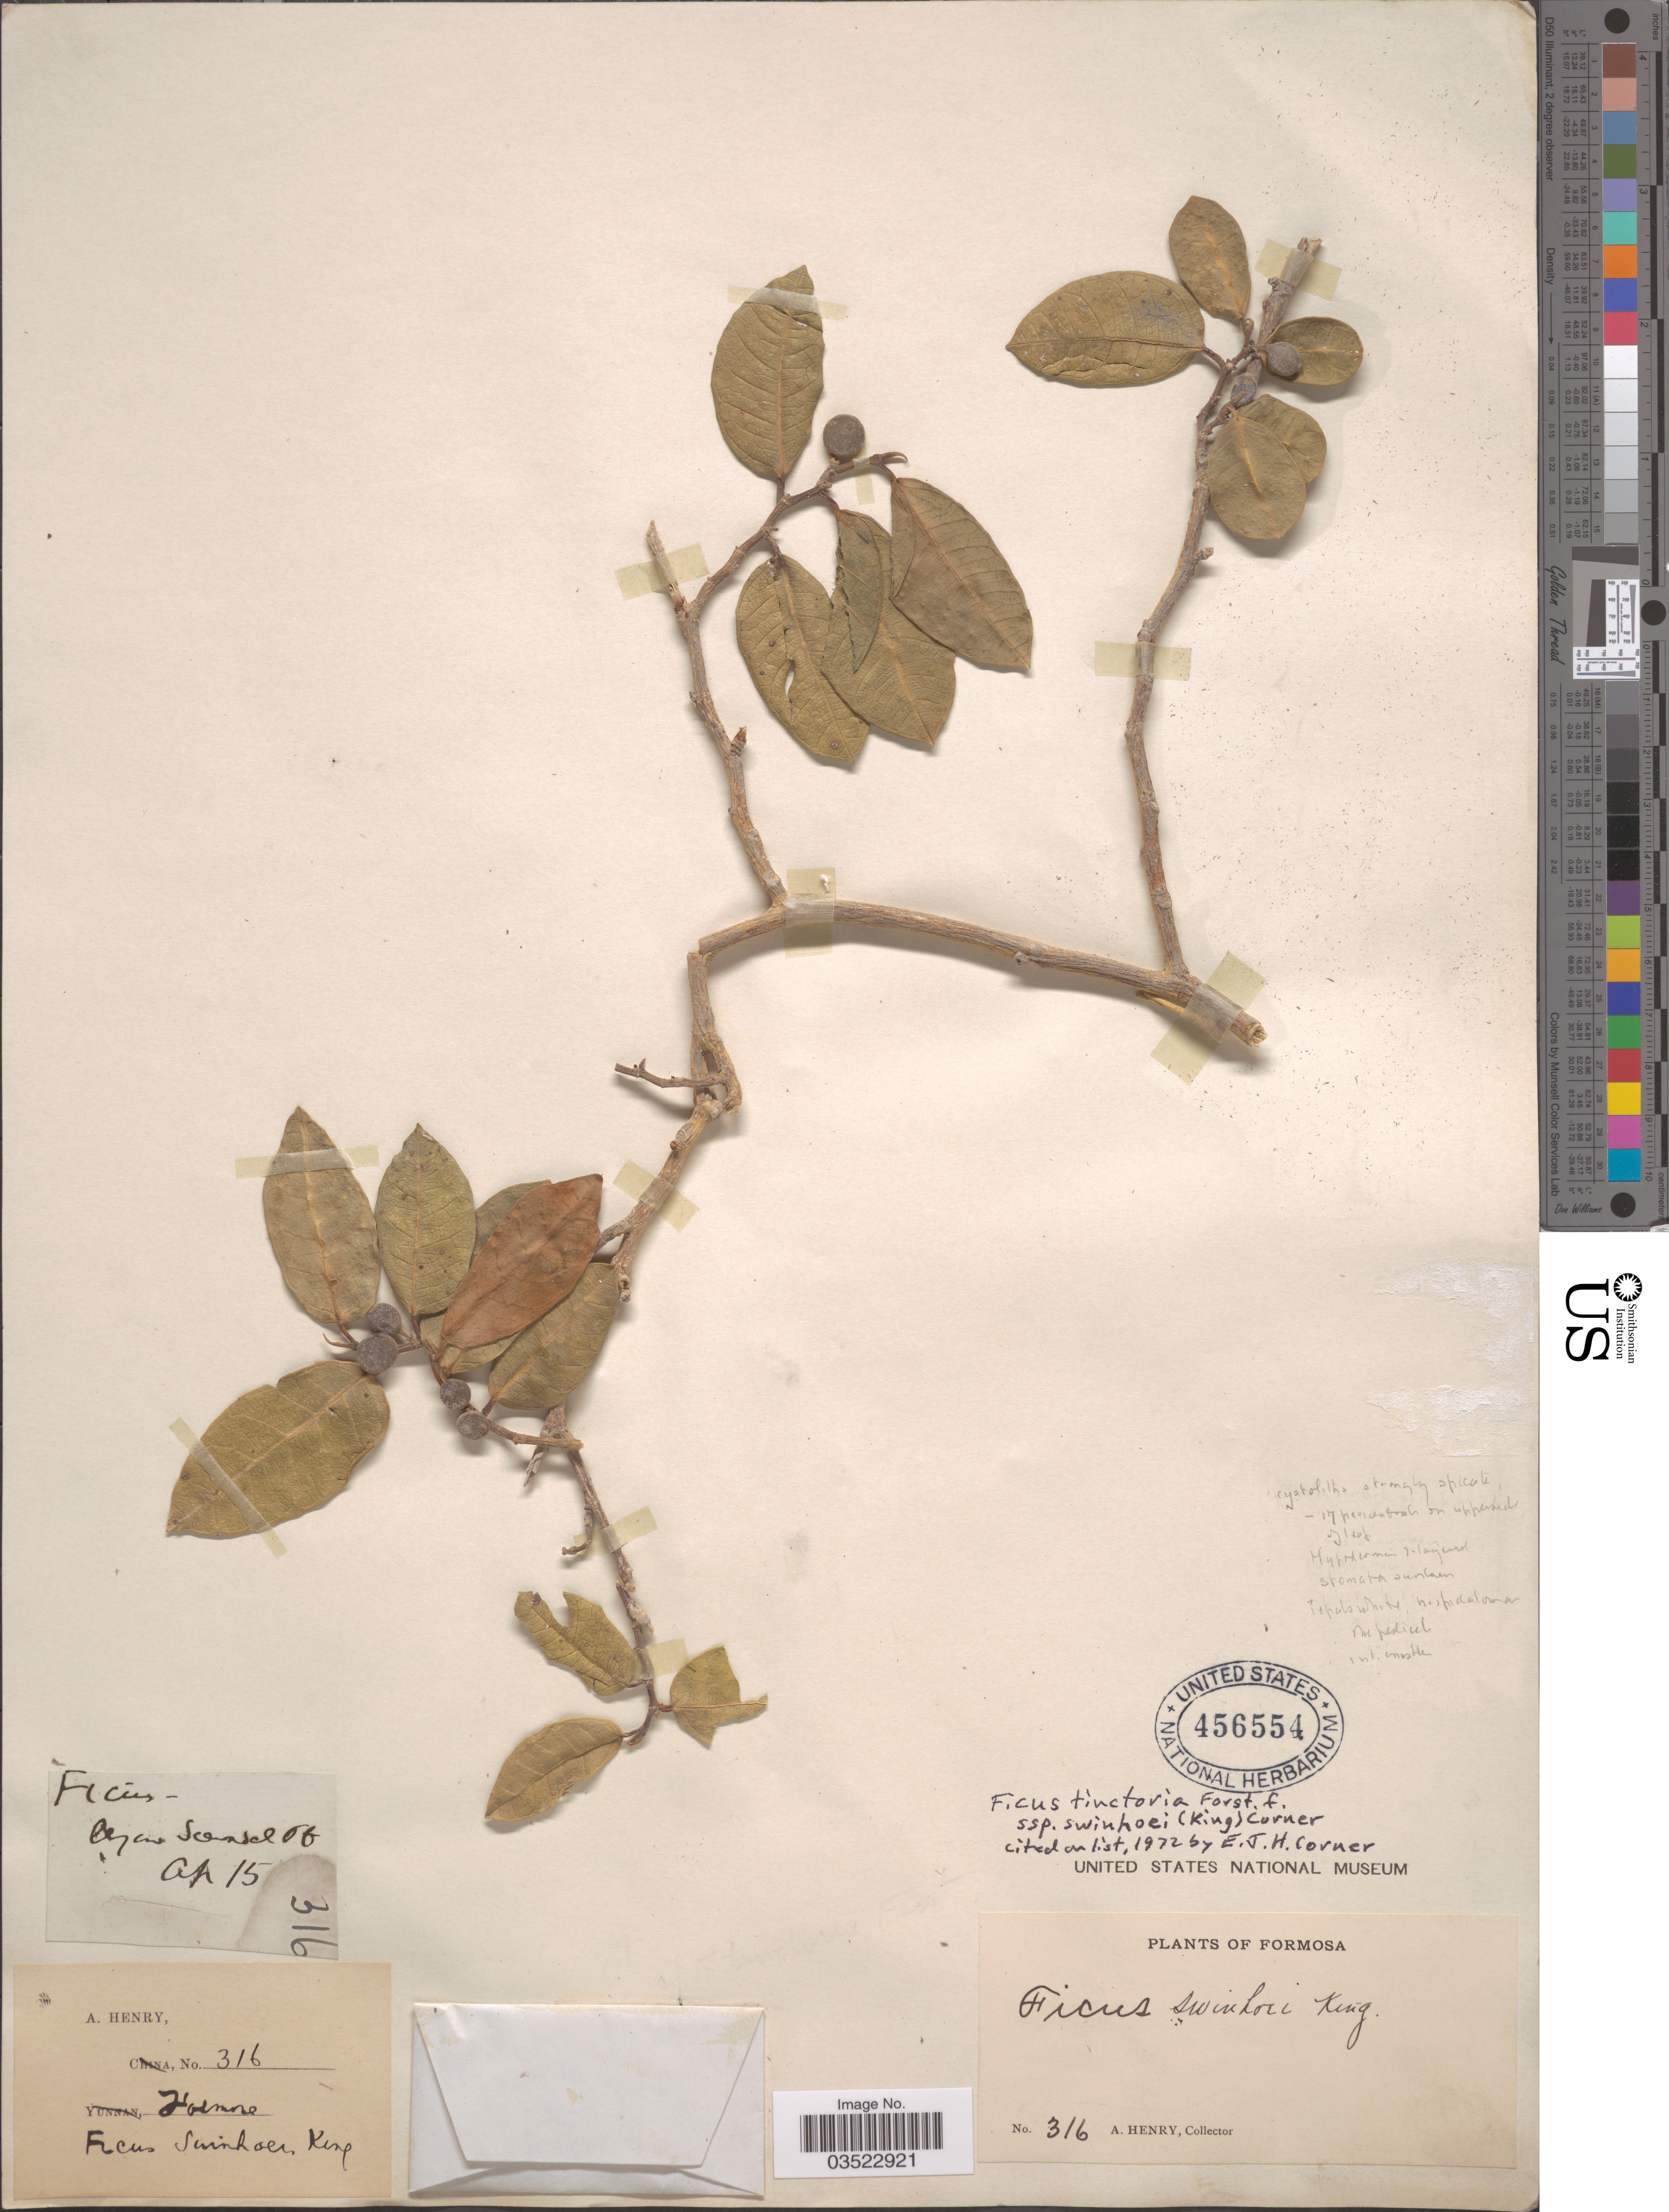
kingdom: Plantae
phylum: Tracheophyta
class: Magnoliopsida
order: Rosales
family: Moraceae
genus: Ficus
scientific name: Ficus tinctoria subsp. swinhoei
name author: (King) Corner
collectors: A. Henry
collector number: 316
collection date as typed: Transcribed d/m/y: /4/15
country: Taiwan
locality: Formosa.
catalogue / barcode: US 456554